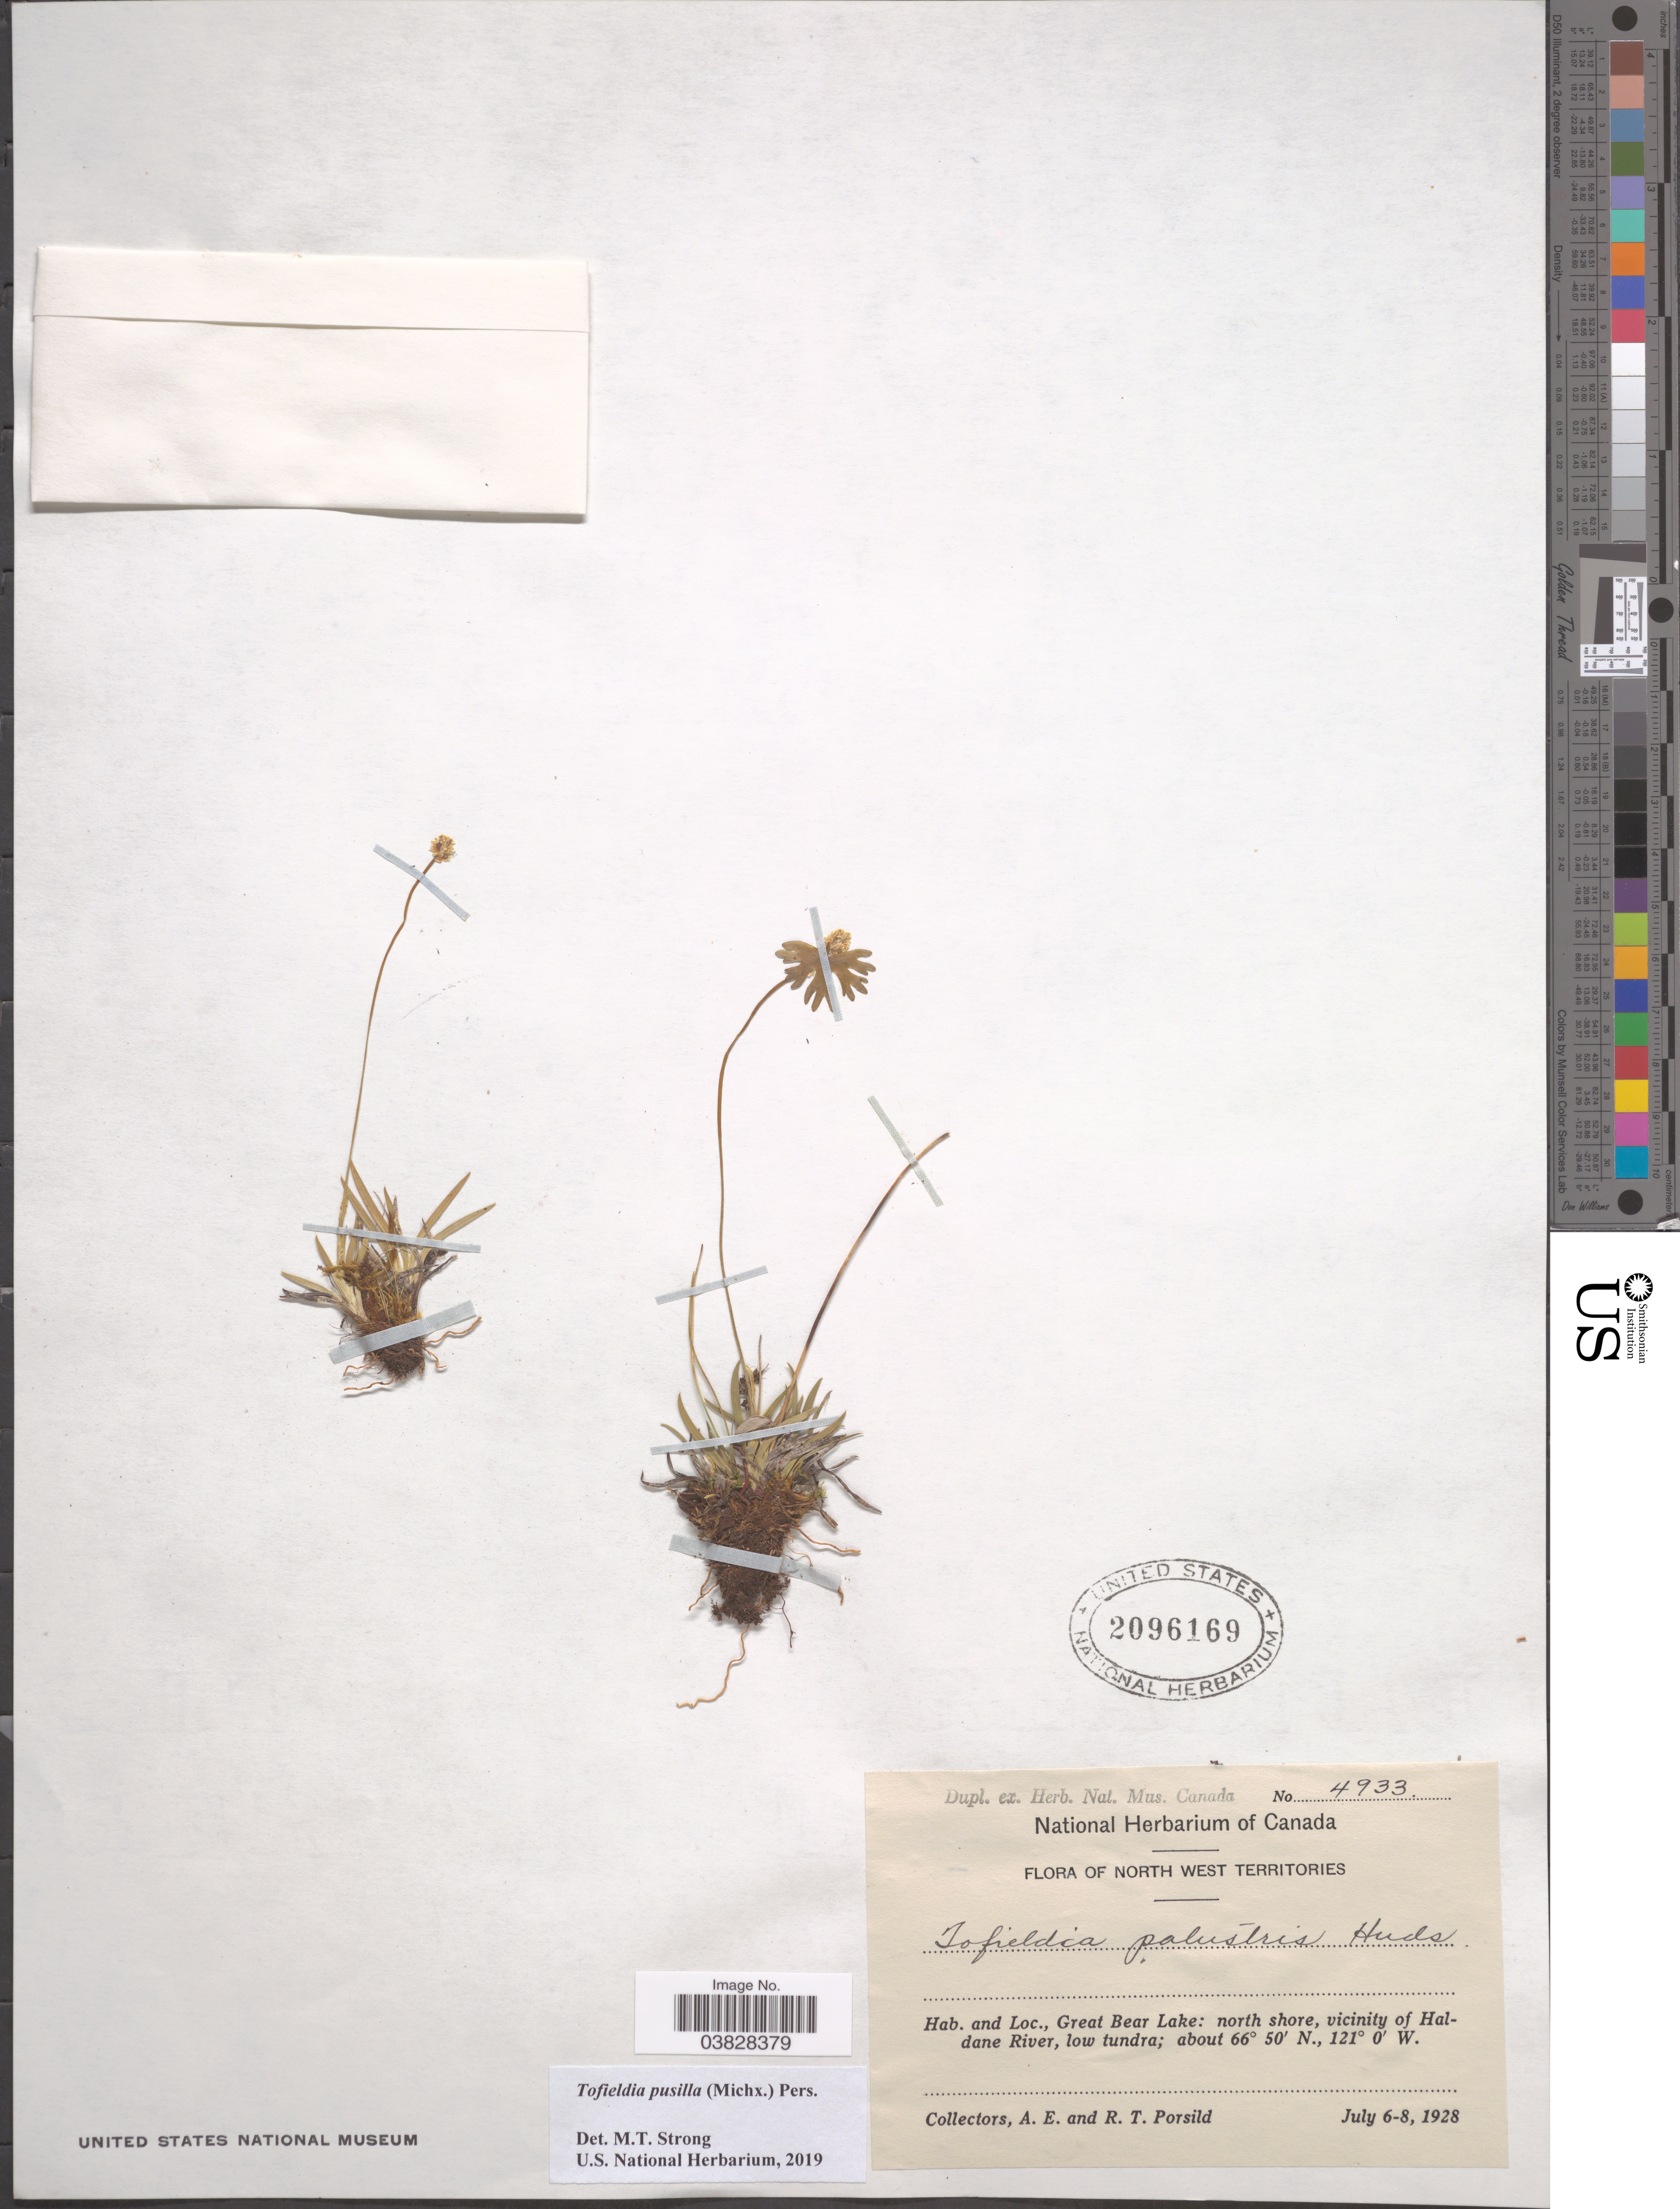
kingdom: Plantae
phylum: Tracheophyta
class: Liliopsida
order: Alismatales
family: Tofieldiaceae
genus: Tofieldia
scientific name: Tofieldia pusilla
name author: (Michx.) Pers.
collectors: A. E. Porsild & R. T. Porsild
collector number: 4933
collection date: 1928-07-06/1928-07-08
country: Canada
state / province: Northwest Territories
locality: Great Bear Lake: north shore, vicinity of Haldane River.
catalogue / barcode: US 2096169